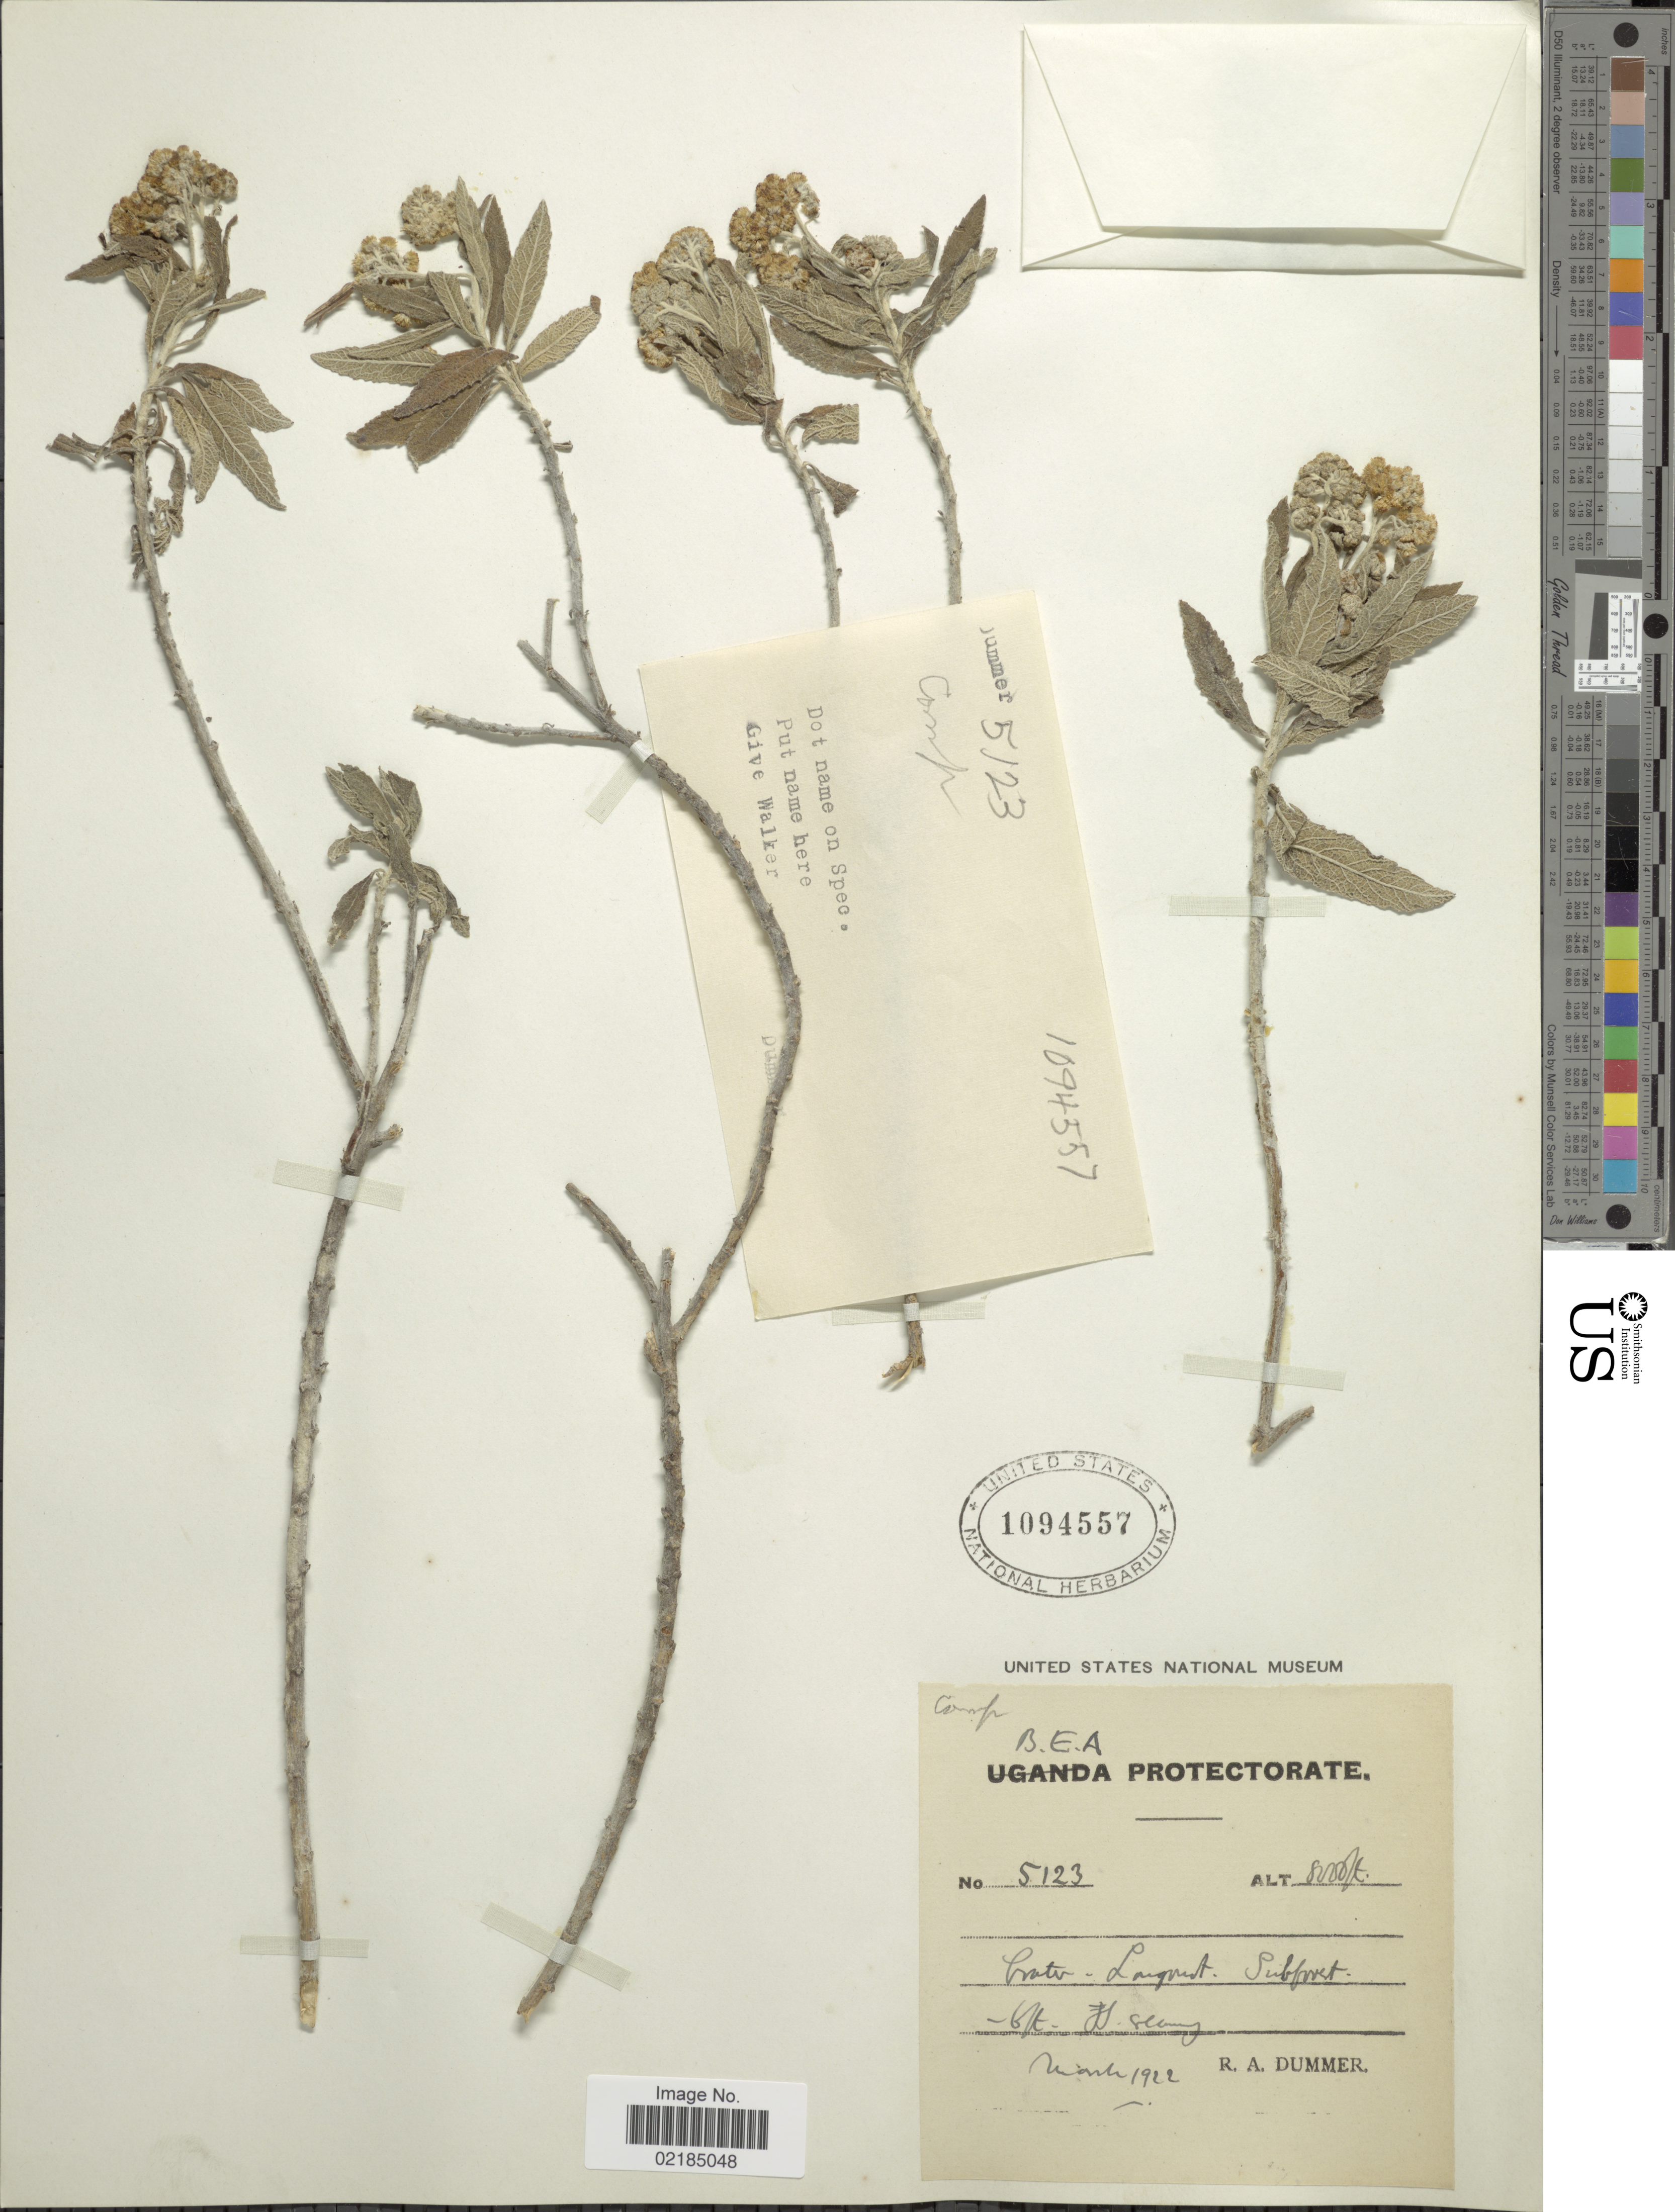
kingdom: Plantae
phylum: Tracheophyta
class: Magnoliopsida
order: Asterales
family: Asteraceae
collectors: R. Dümmer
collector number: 5123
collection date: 1922-03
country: Kenya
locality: B.E.A. Protectorate. Crater - Longmont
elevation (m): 2438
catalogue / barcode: US 1094557